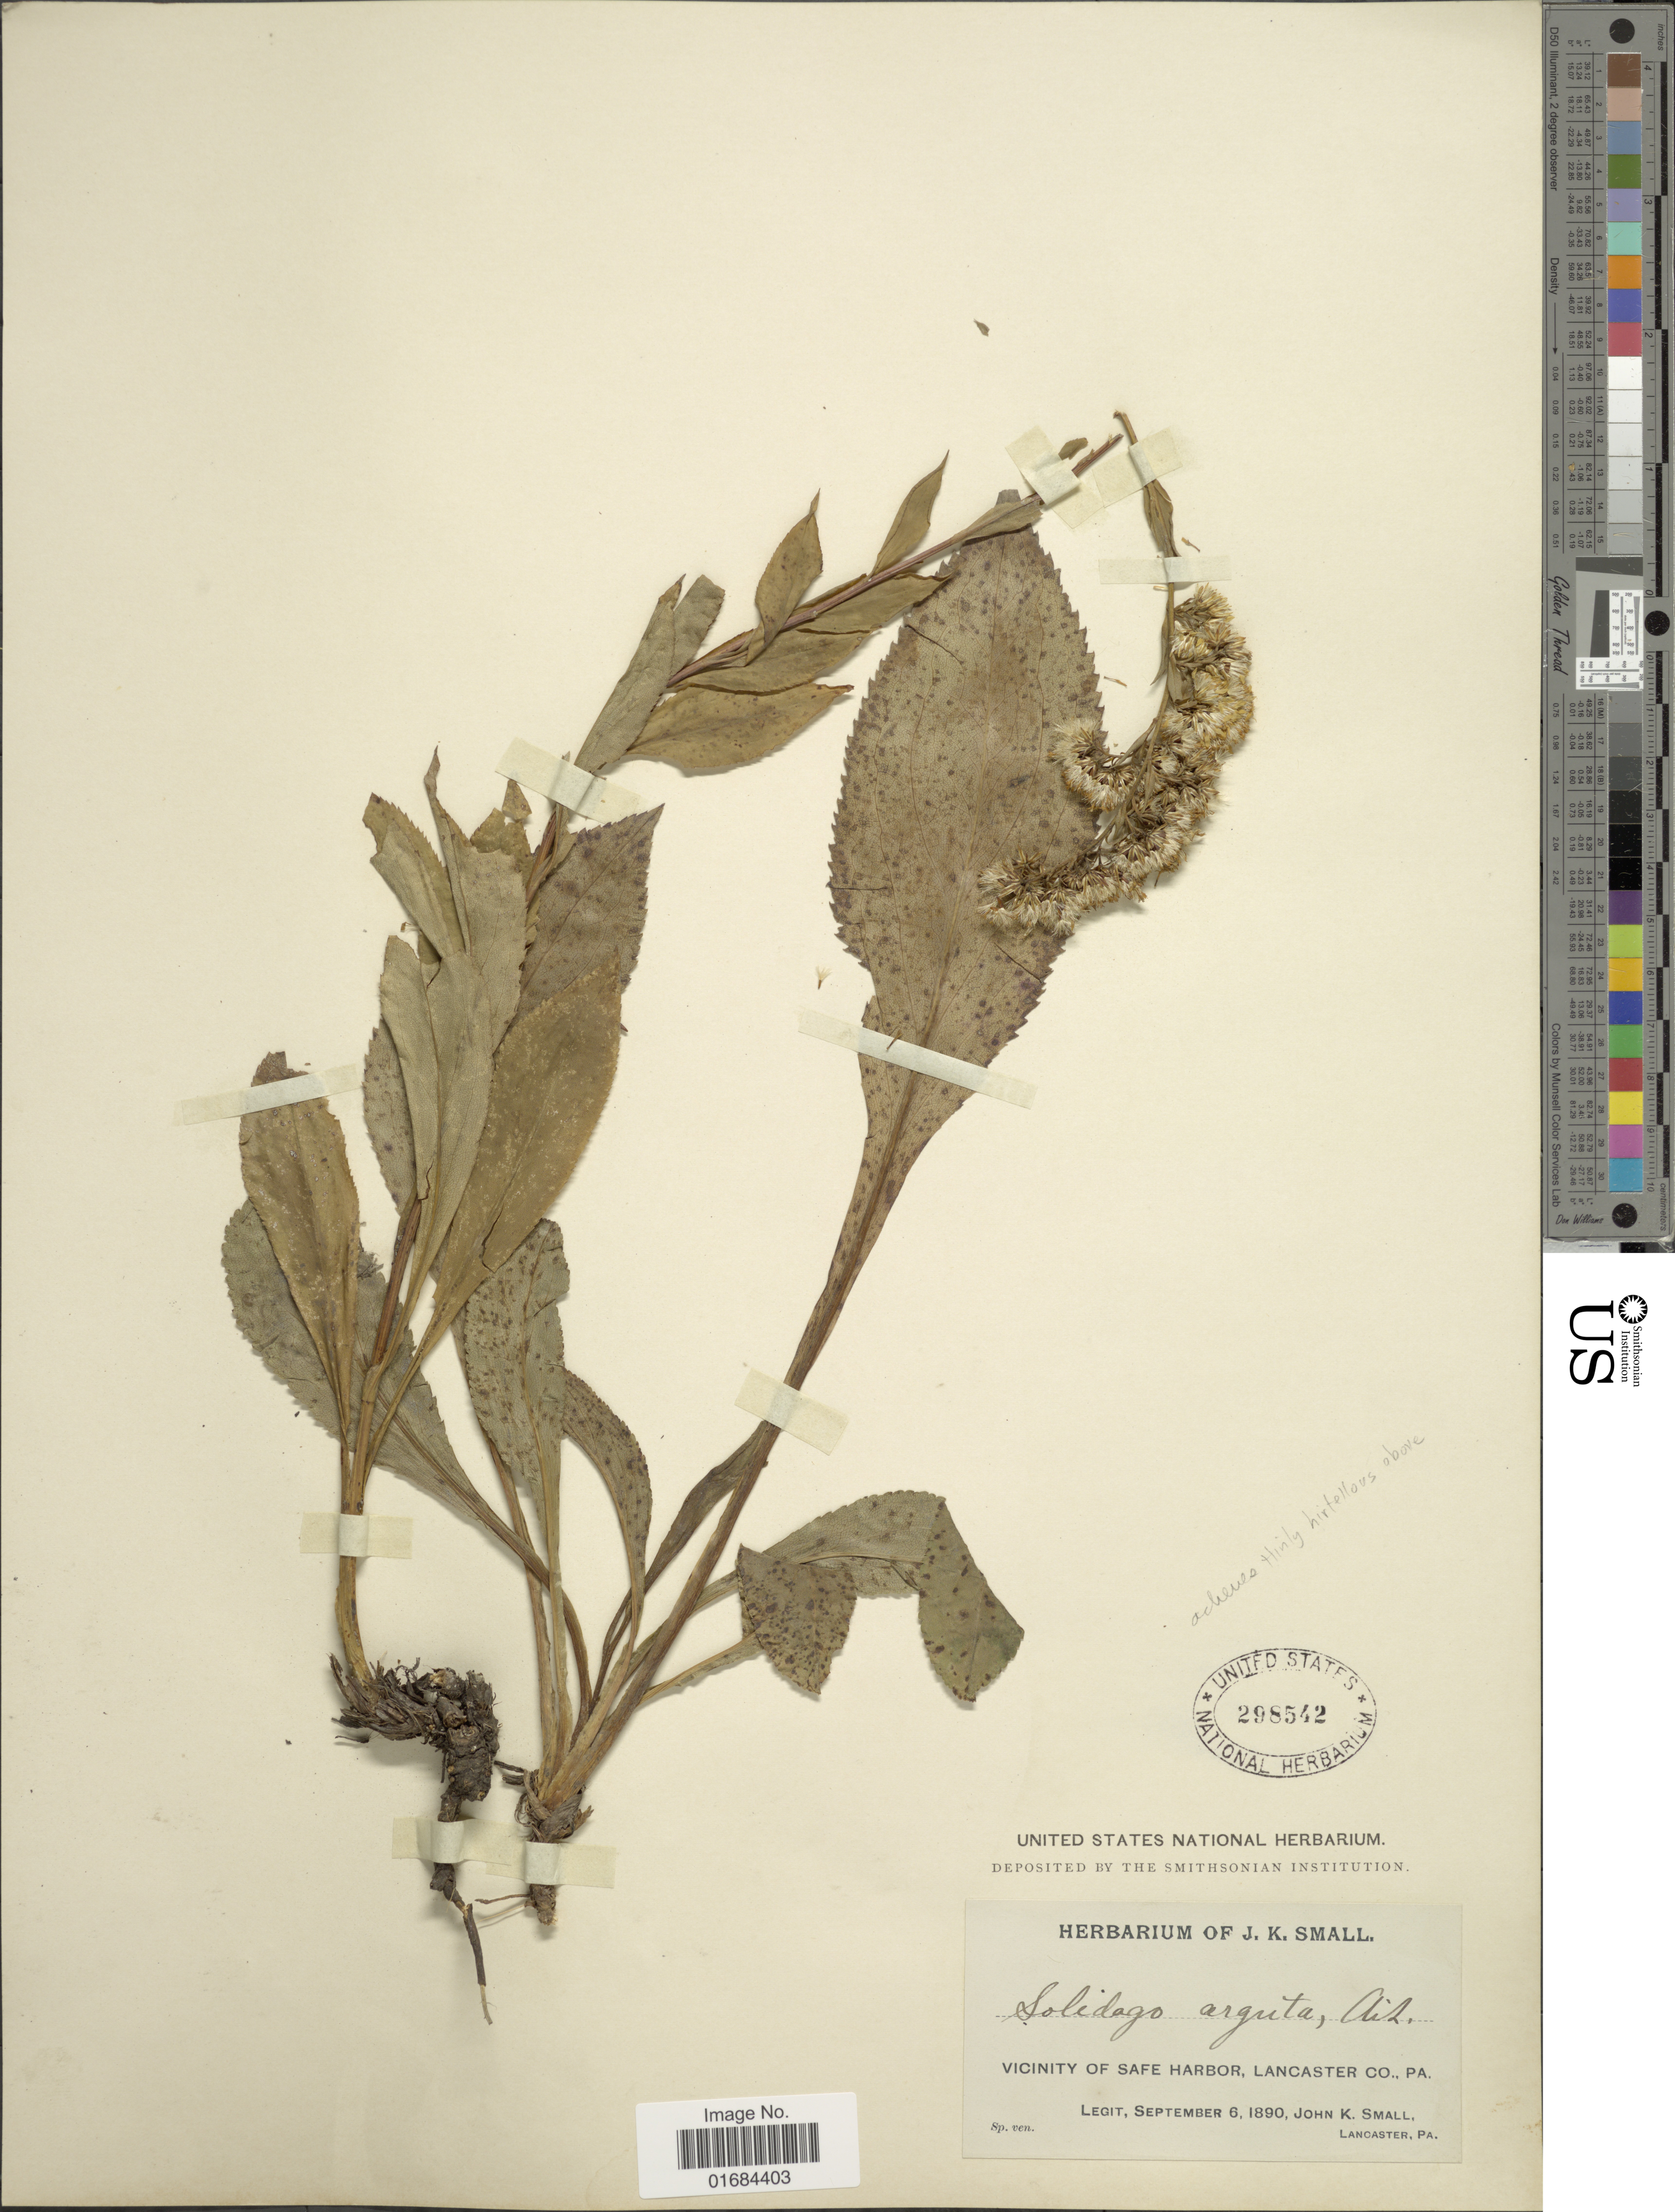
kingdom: Plantae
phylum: Tracheophyta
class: Magnoliopsida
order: Asterales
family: Asteraceae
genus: Solidago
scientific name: Solidago arguta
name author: Aiton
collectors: J. K. Small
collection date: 1890-09-06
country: United States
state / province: Pennsylvania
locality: Vicinity of Safe Harbor, Lancaster Co.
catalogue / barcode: US 298542